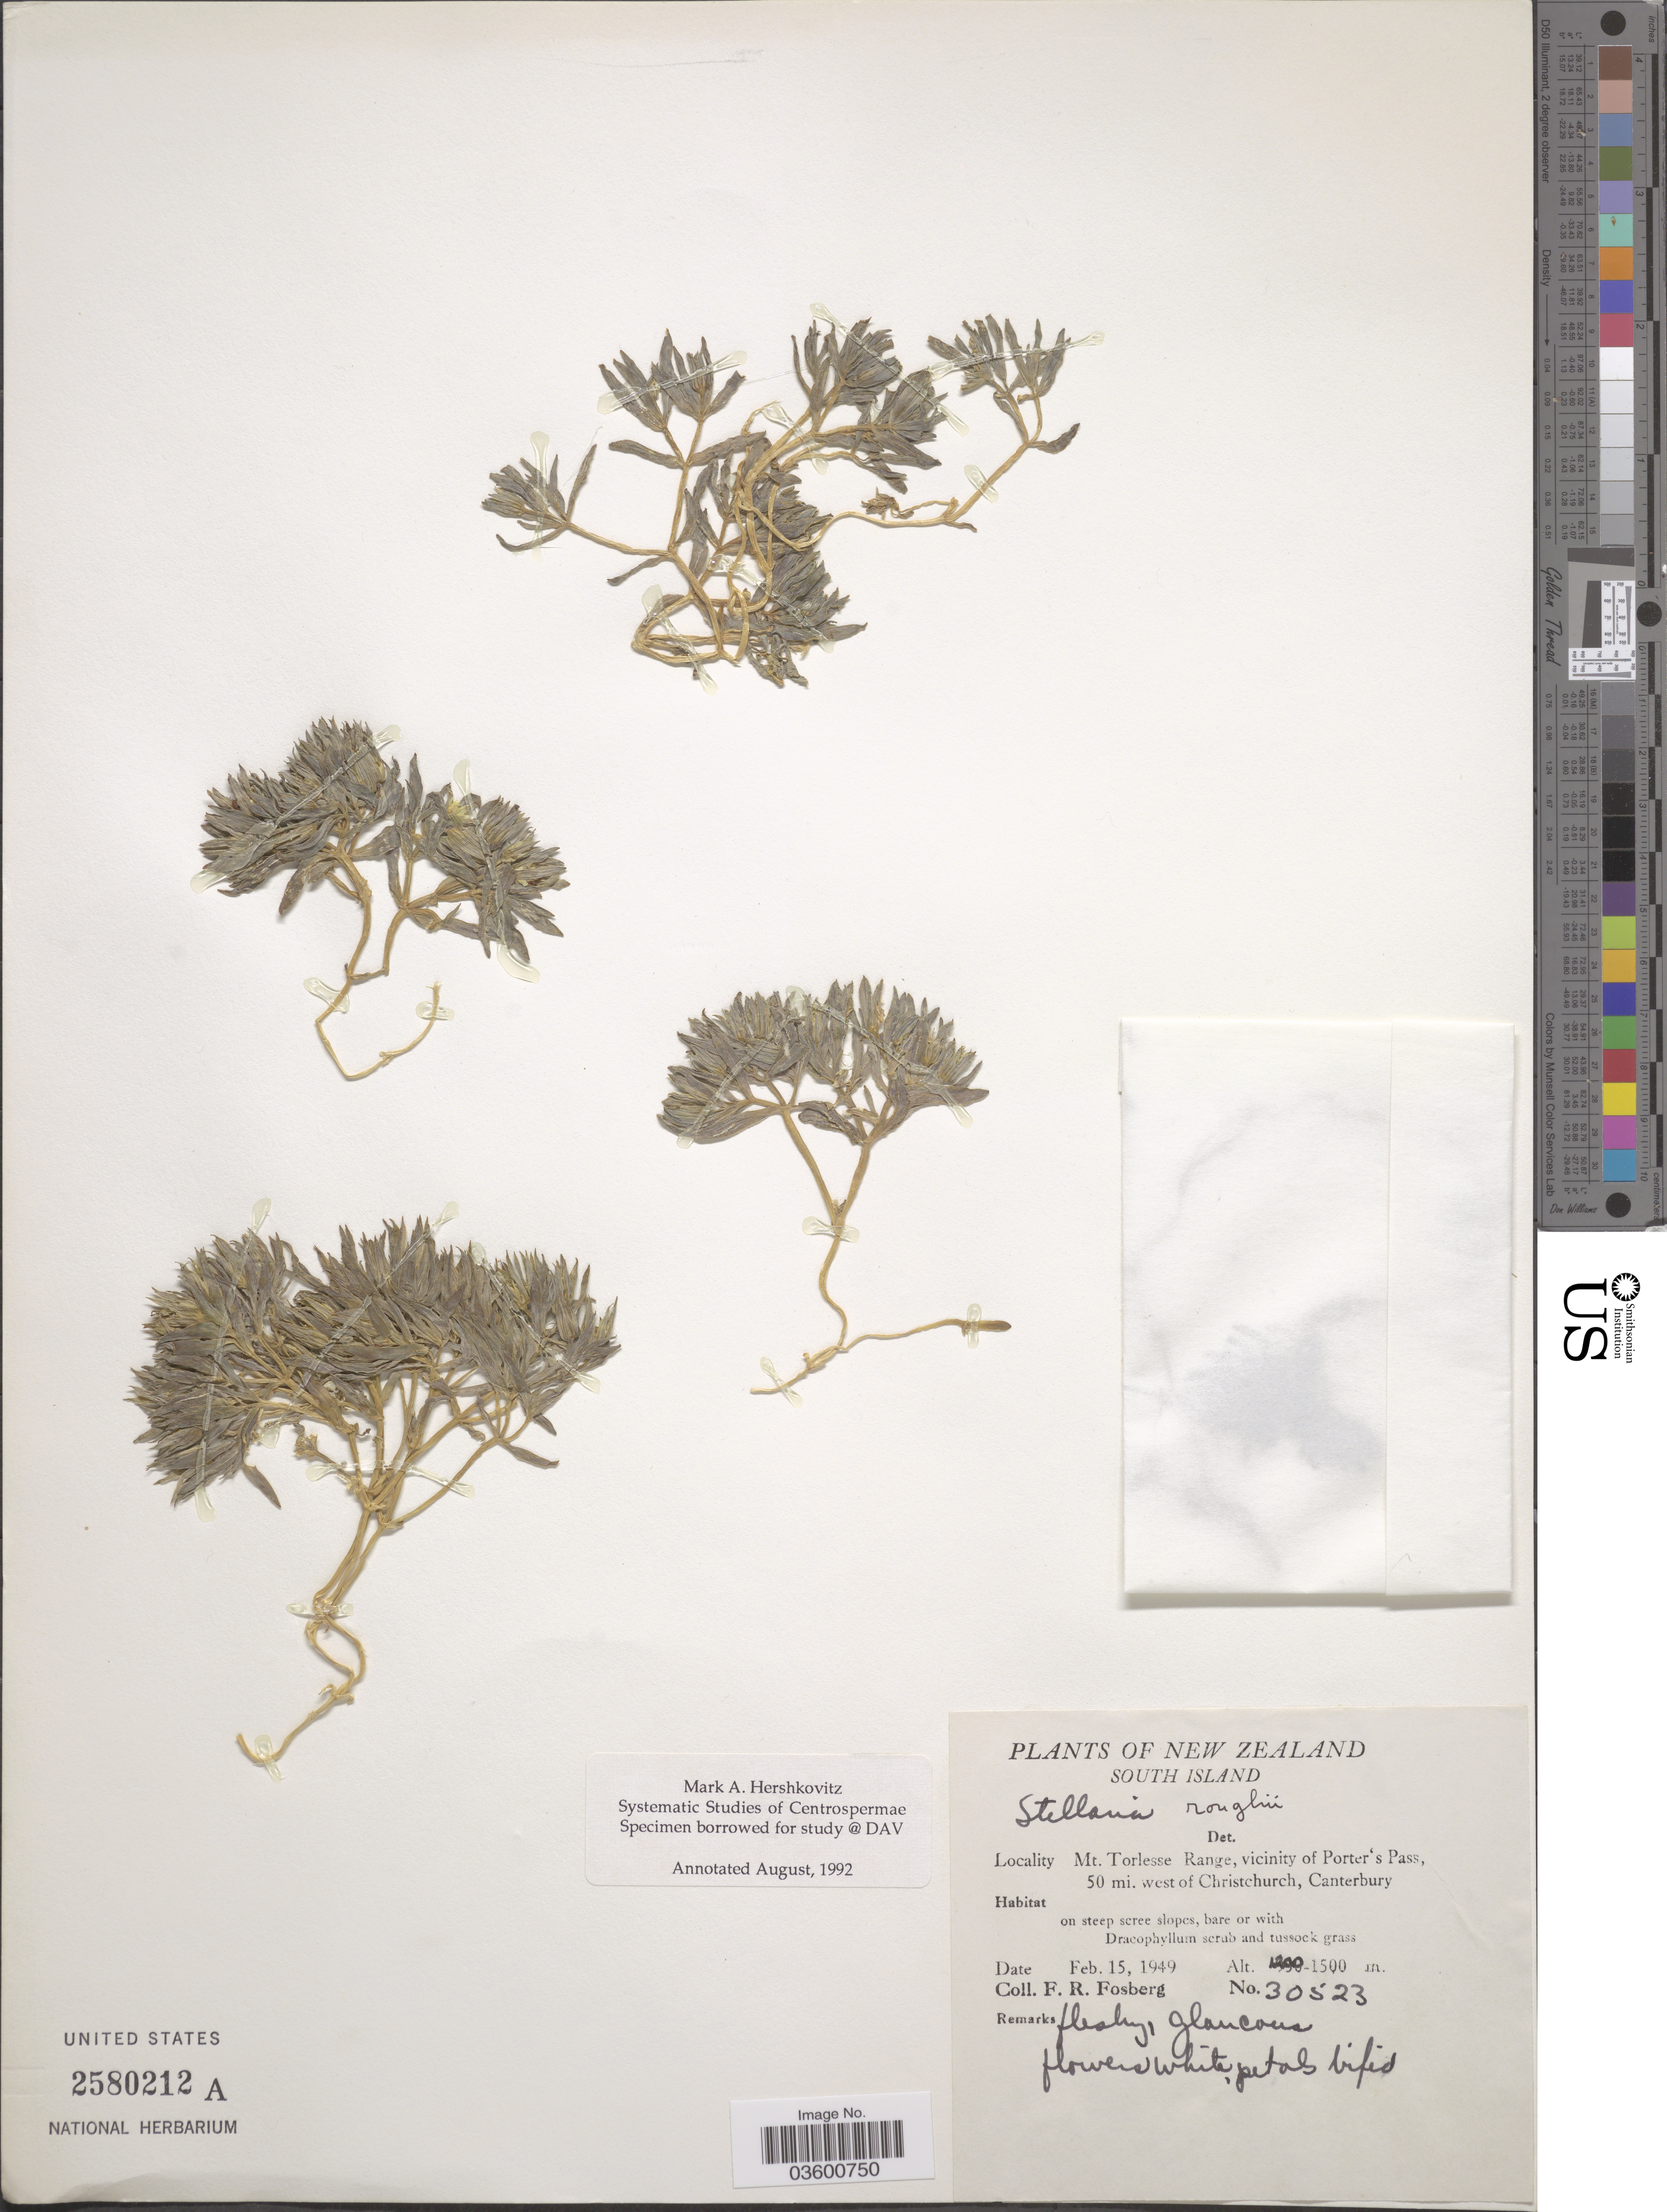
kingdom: Plantae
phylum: Tracheophyta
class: Magnoliopsida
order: Caryophyllales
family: Caryophyllaceae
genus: Stellaria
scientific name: Stellaria roughii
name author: Hook. f.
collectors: F. R. Fosberg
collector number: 30523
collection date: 1949-02-15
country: New Zealand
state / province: Canterbury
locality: South Island. Mt. Torlesse Range, vicinity of Porter's Pass, 50 mi. west of Christchurch.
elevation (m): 1500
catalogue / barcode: US 2580212A